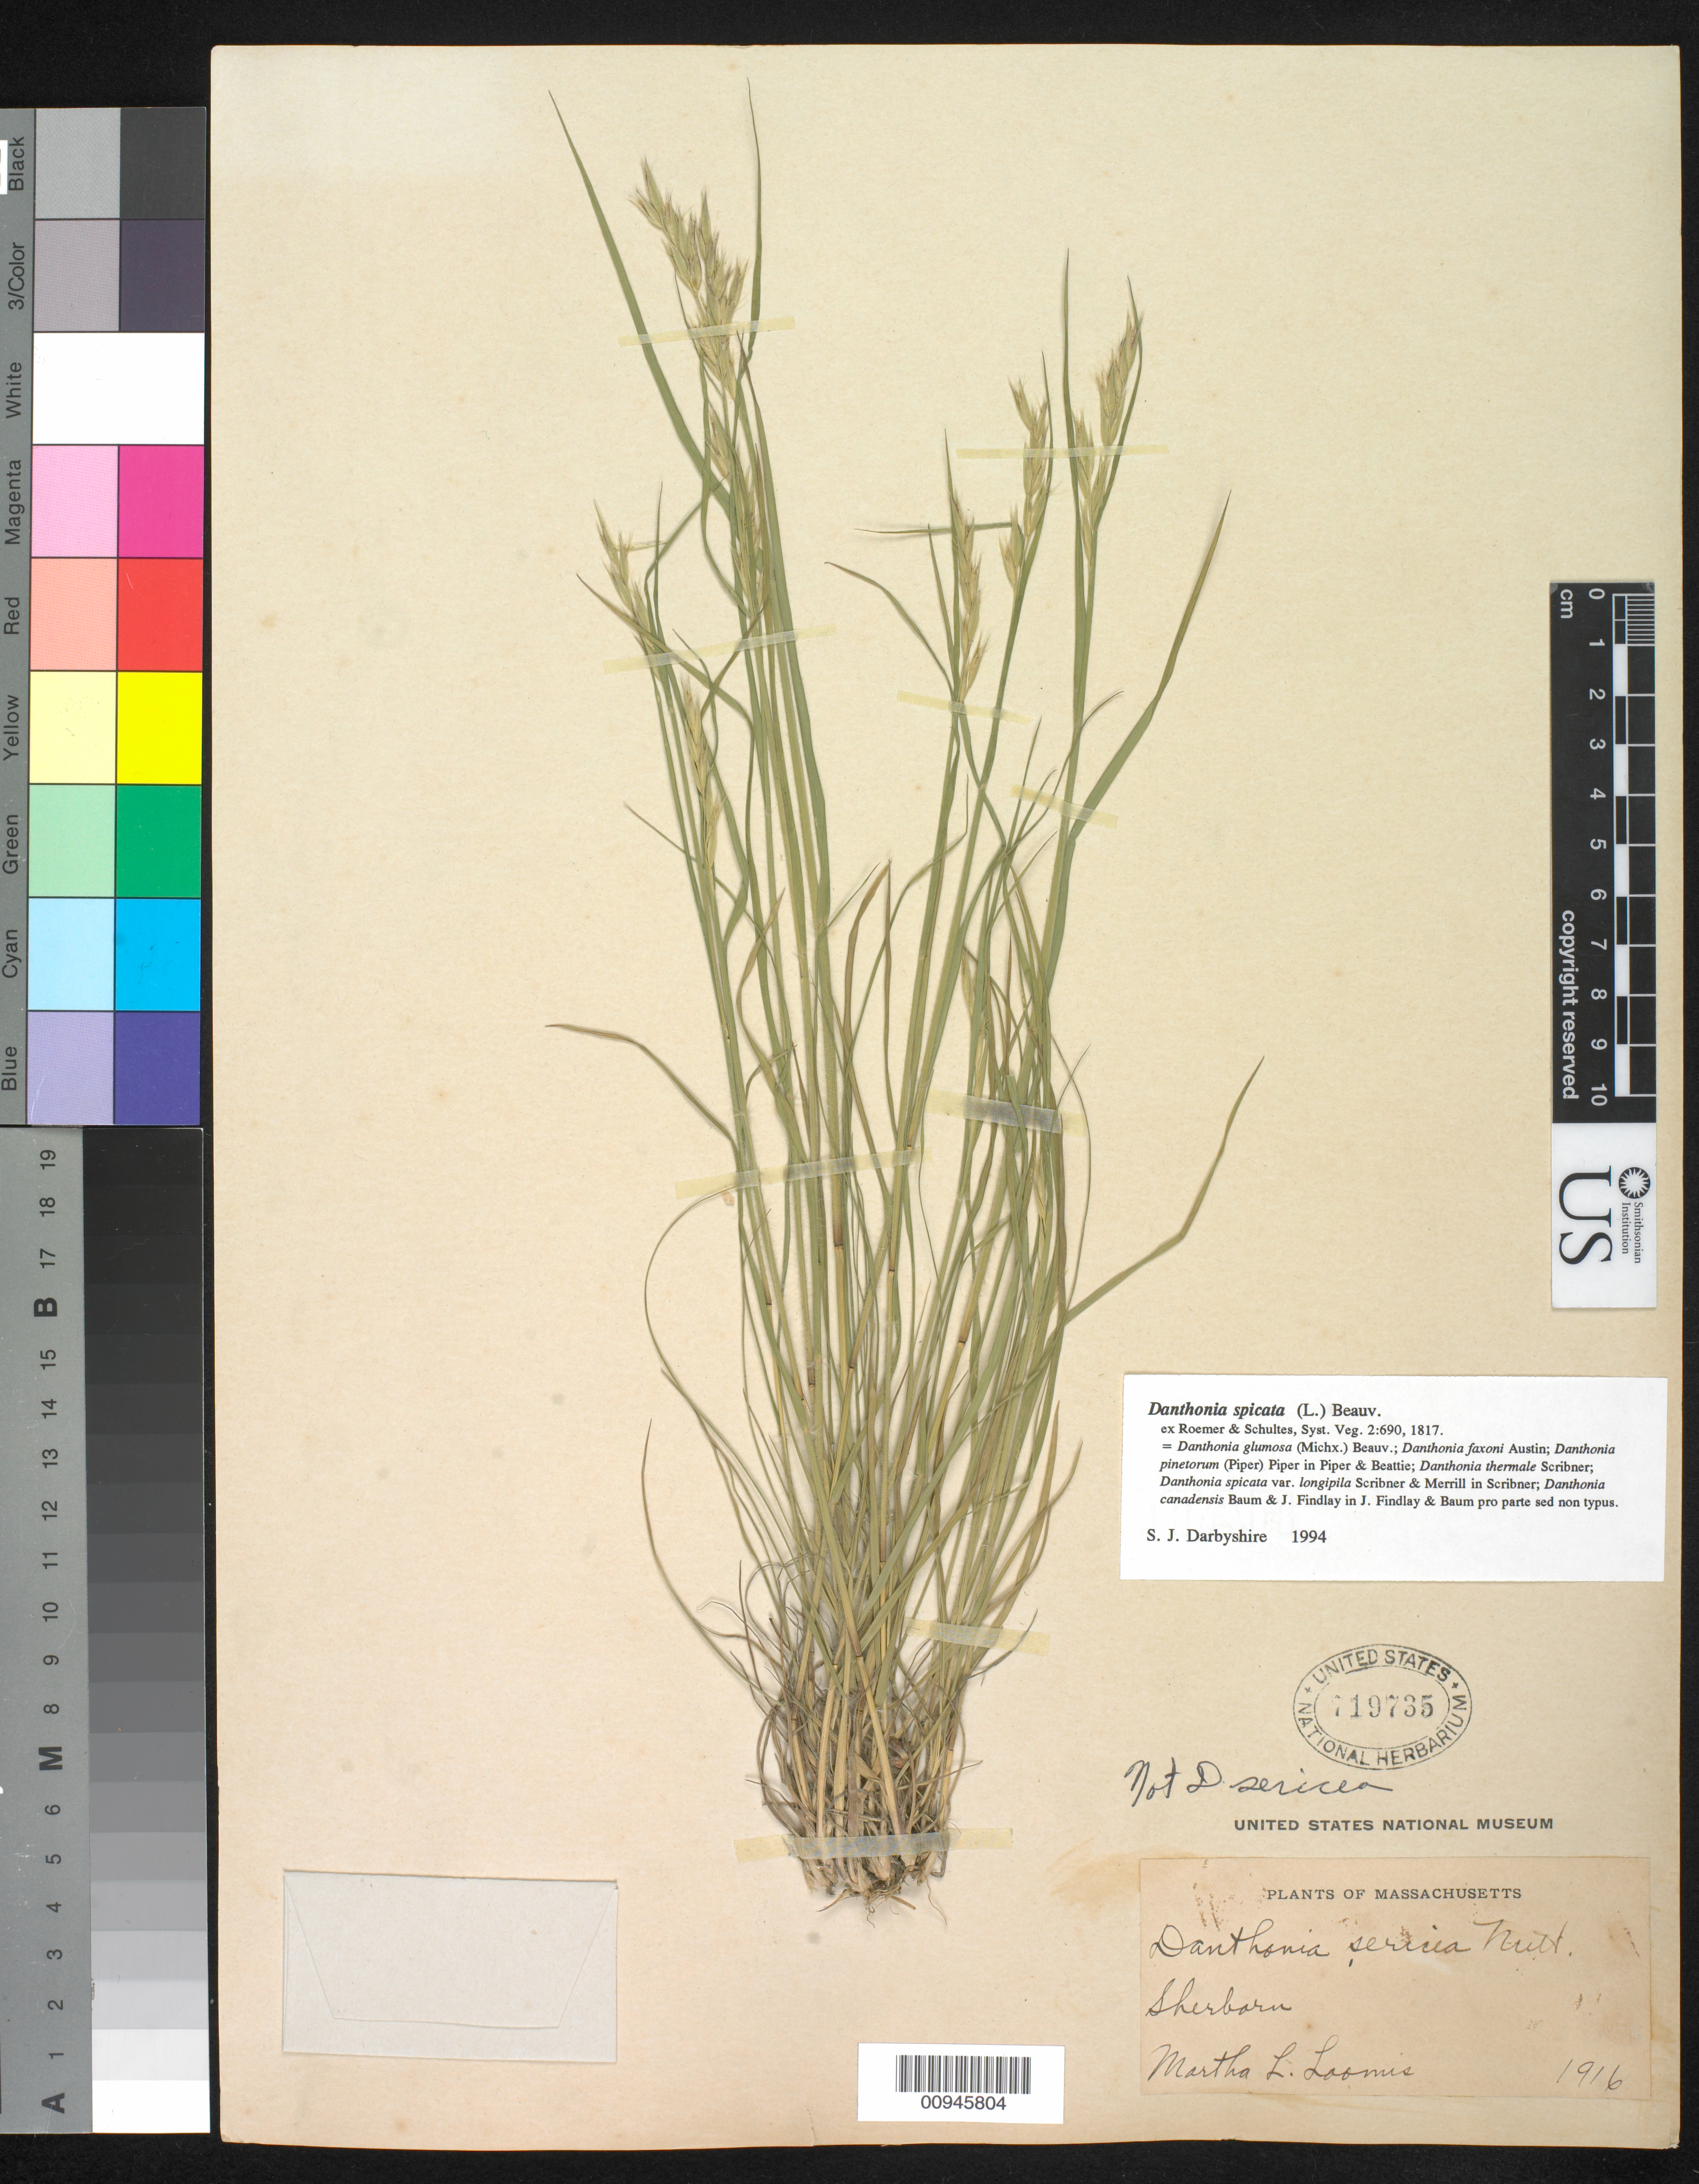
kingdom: Plantae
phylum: Tracheophyta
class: Liliopsida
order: Poales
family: Poaceae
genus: Danthonia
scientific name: Danthonia spicata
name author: (L.) P. Beauv. ex Roem. & Schult.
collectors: M. Loomis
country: United States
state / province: Massachusetts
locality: Sherborn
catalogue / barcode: US 719735